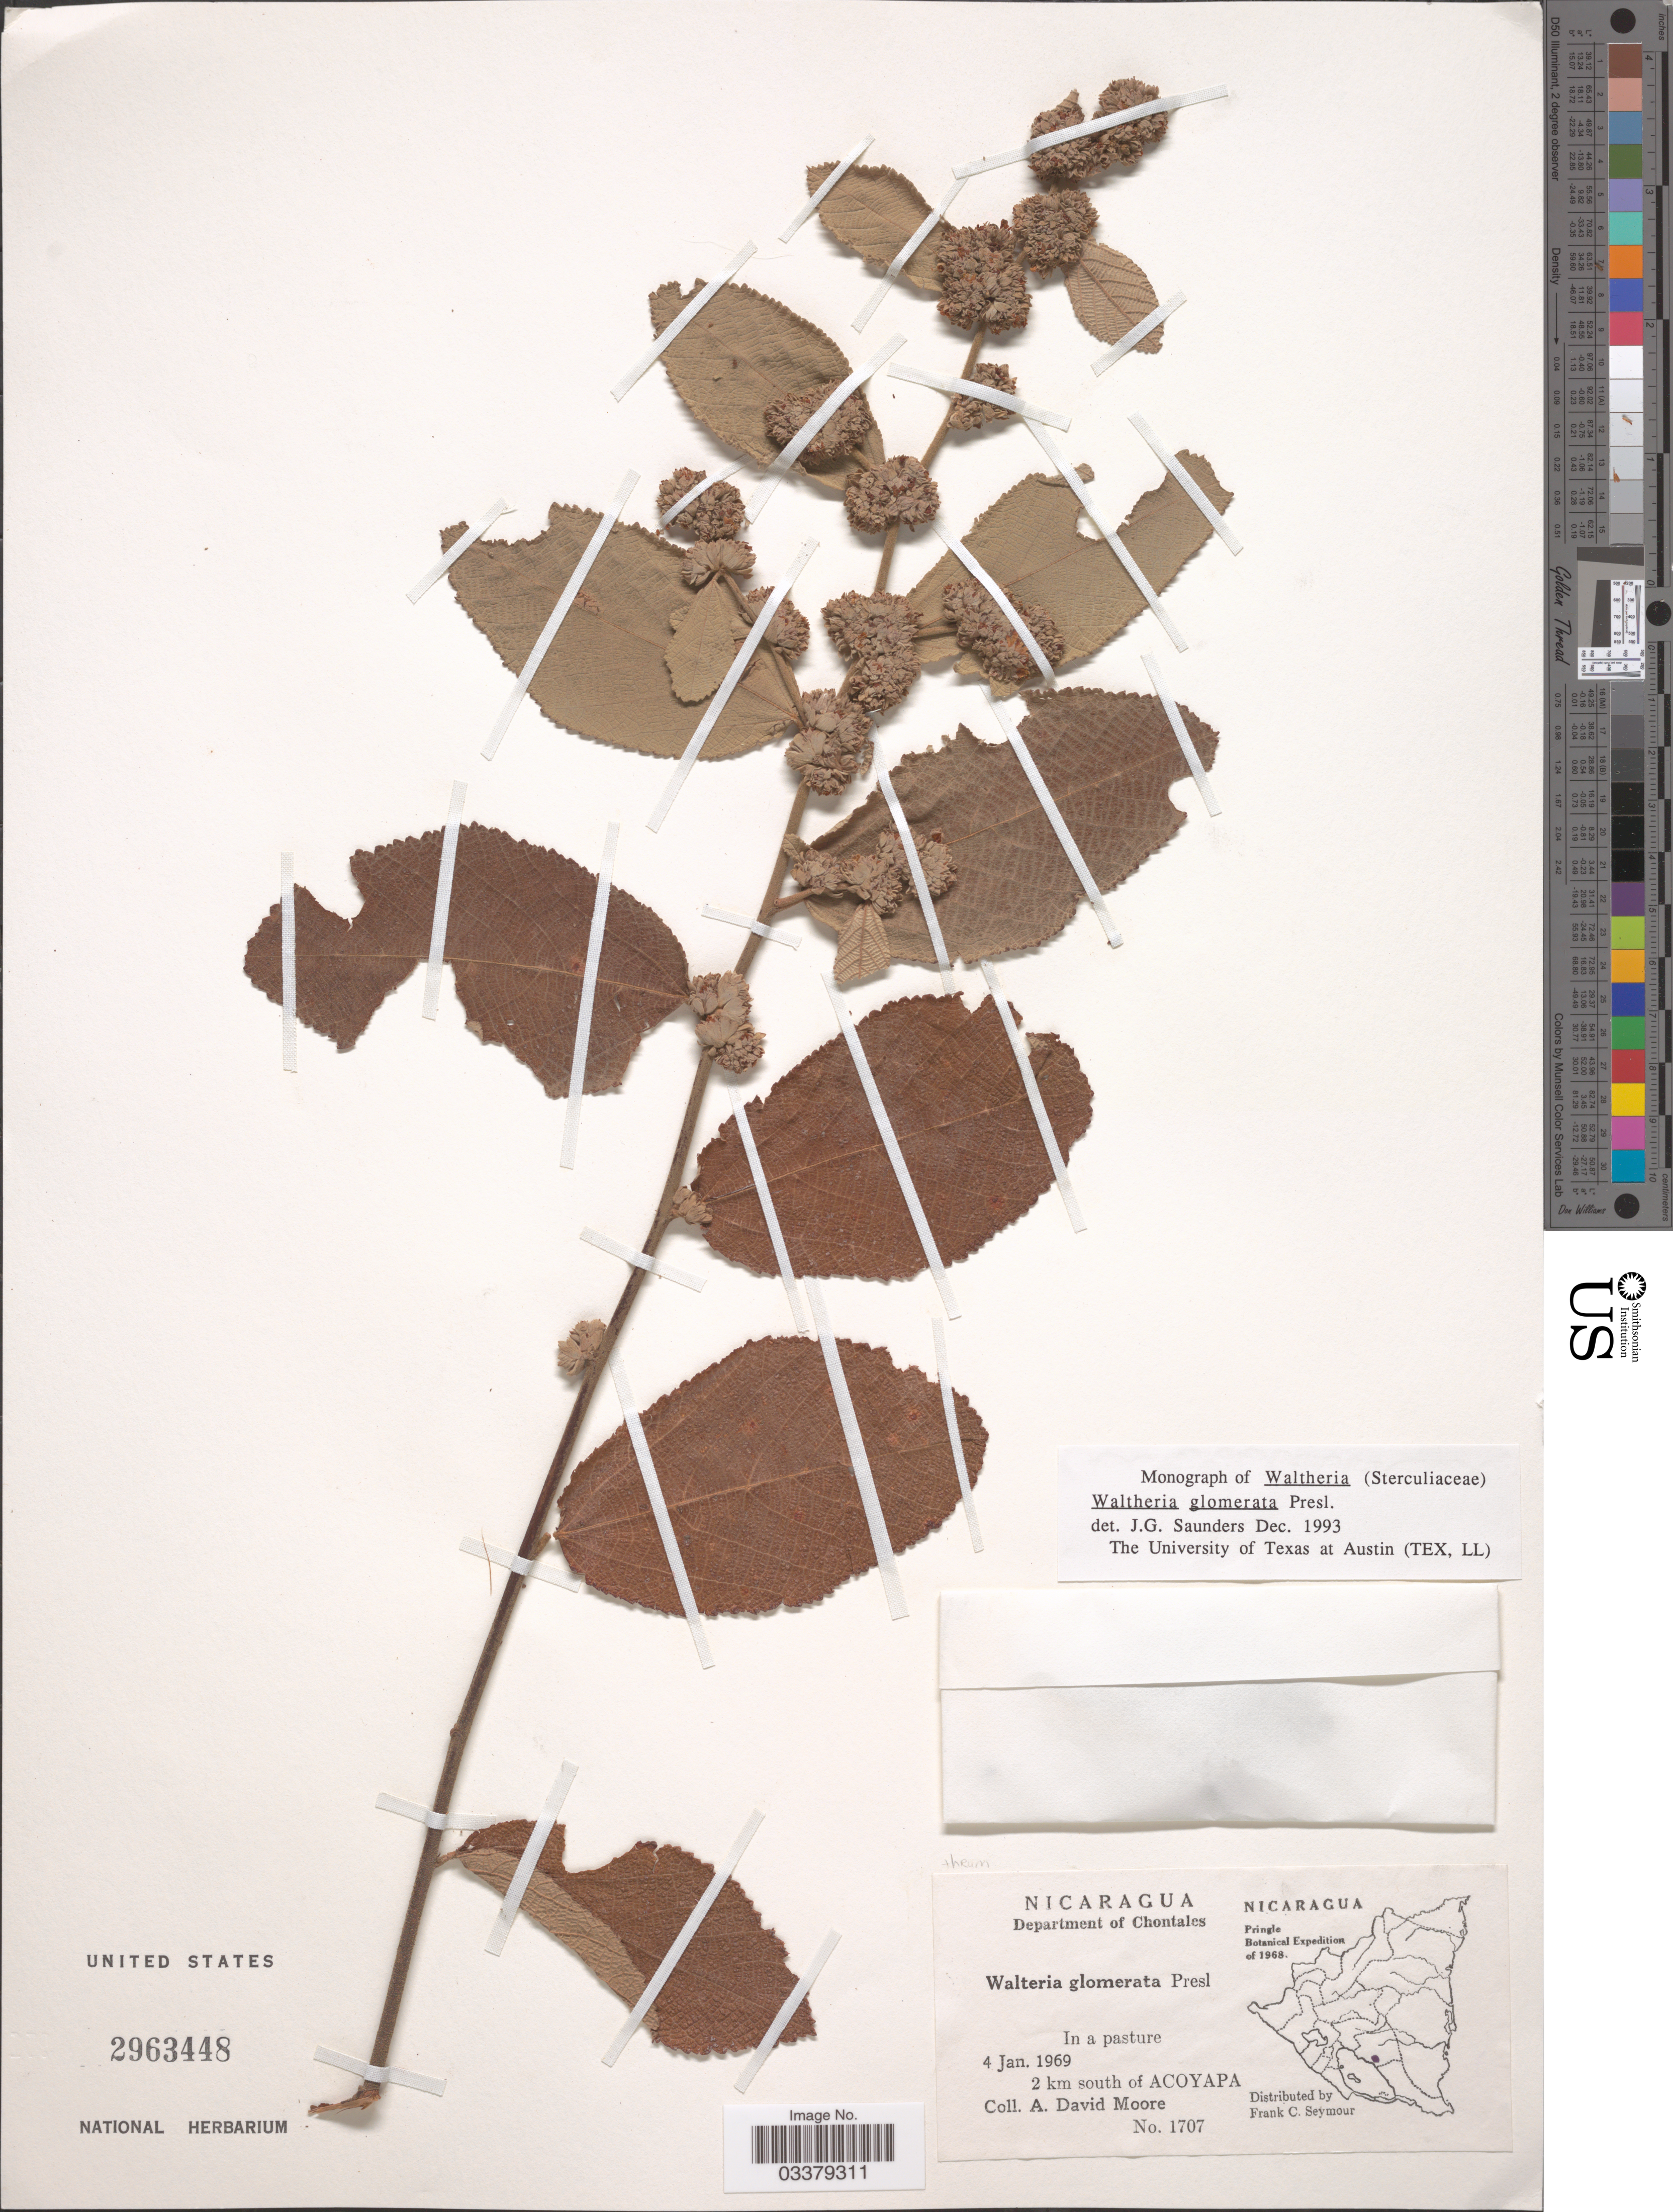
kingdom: Plantae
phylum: Tracheophyta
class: Magnoliopsida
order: Malvales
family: Malvaceae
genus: Waltheria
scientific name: Waltheria glomerata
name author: C. Presl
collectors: A. Moore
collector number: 1707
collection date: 1969-01-04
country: Nicaragua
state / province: Chontales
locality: Department of Chontales. In a pasture. 2 km south of Acoyapa.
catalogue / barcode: US 2963448